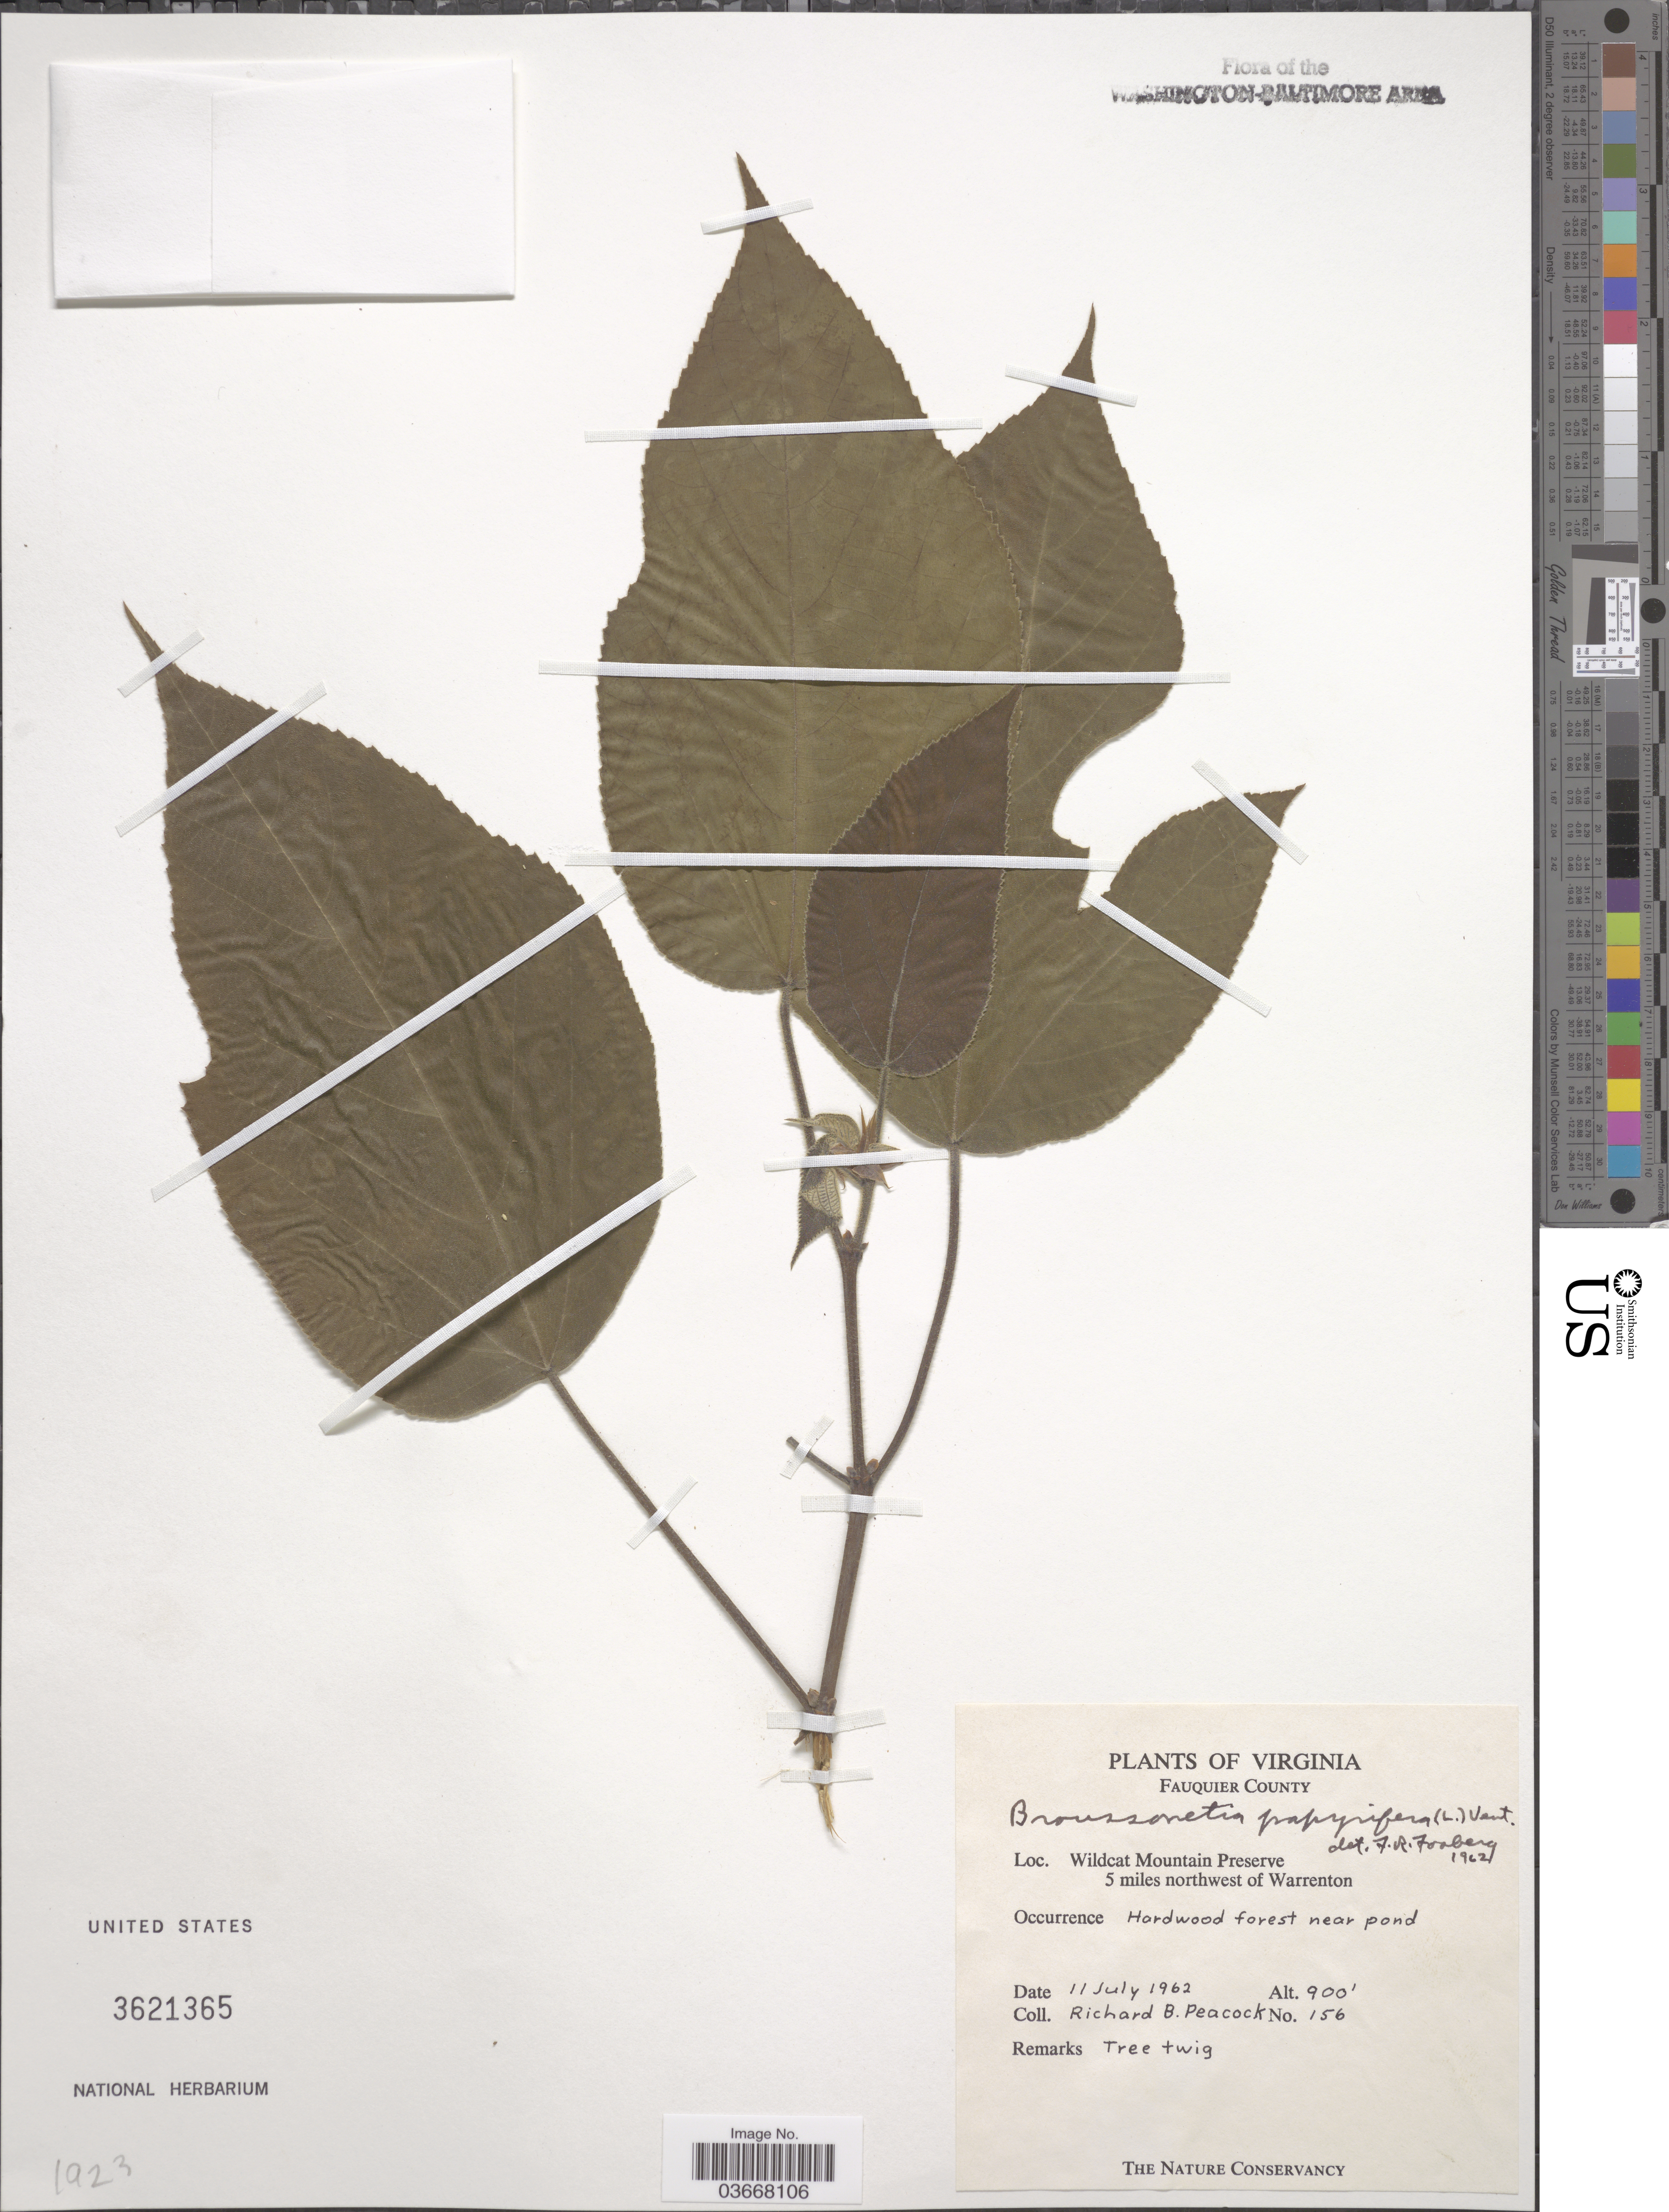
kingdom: Plantae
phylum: Tracheophyta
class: Magnoliopsida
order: Rosales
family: Moraceae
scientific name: Broussoneta papyrifera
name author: (L.) L'Hér. ex Vent.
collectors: R. Peacock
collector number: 156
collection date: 1962-07-11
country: United States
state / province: Virginia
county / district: Fauquier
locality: Fauquier County. Wildcat Mountain Preserve. 5 miles northwest of Warrenton.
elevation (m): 274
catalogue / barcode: US 3621365